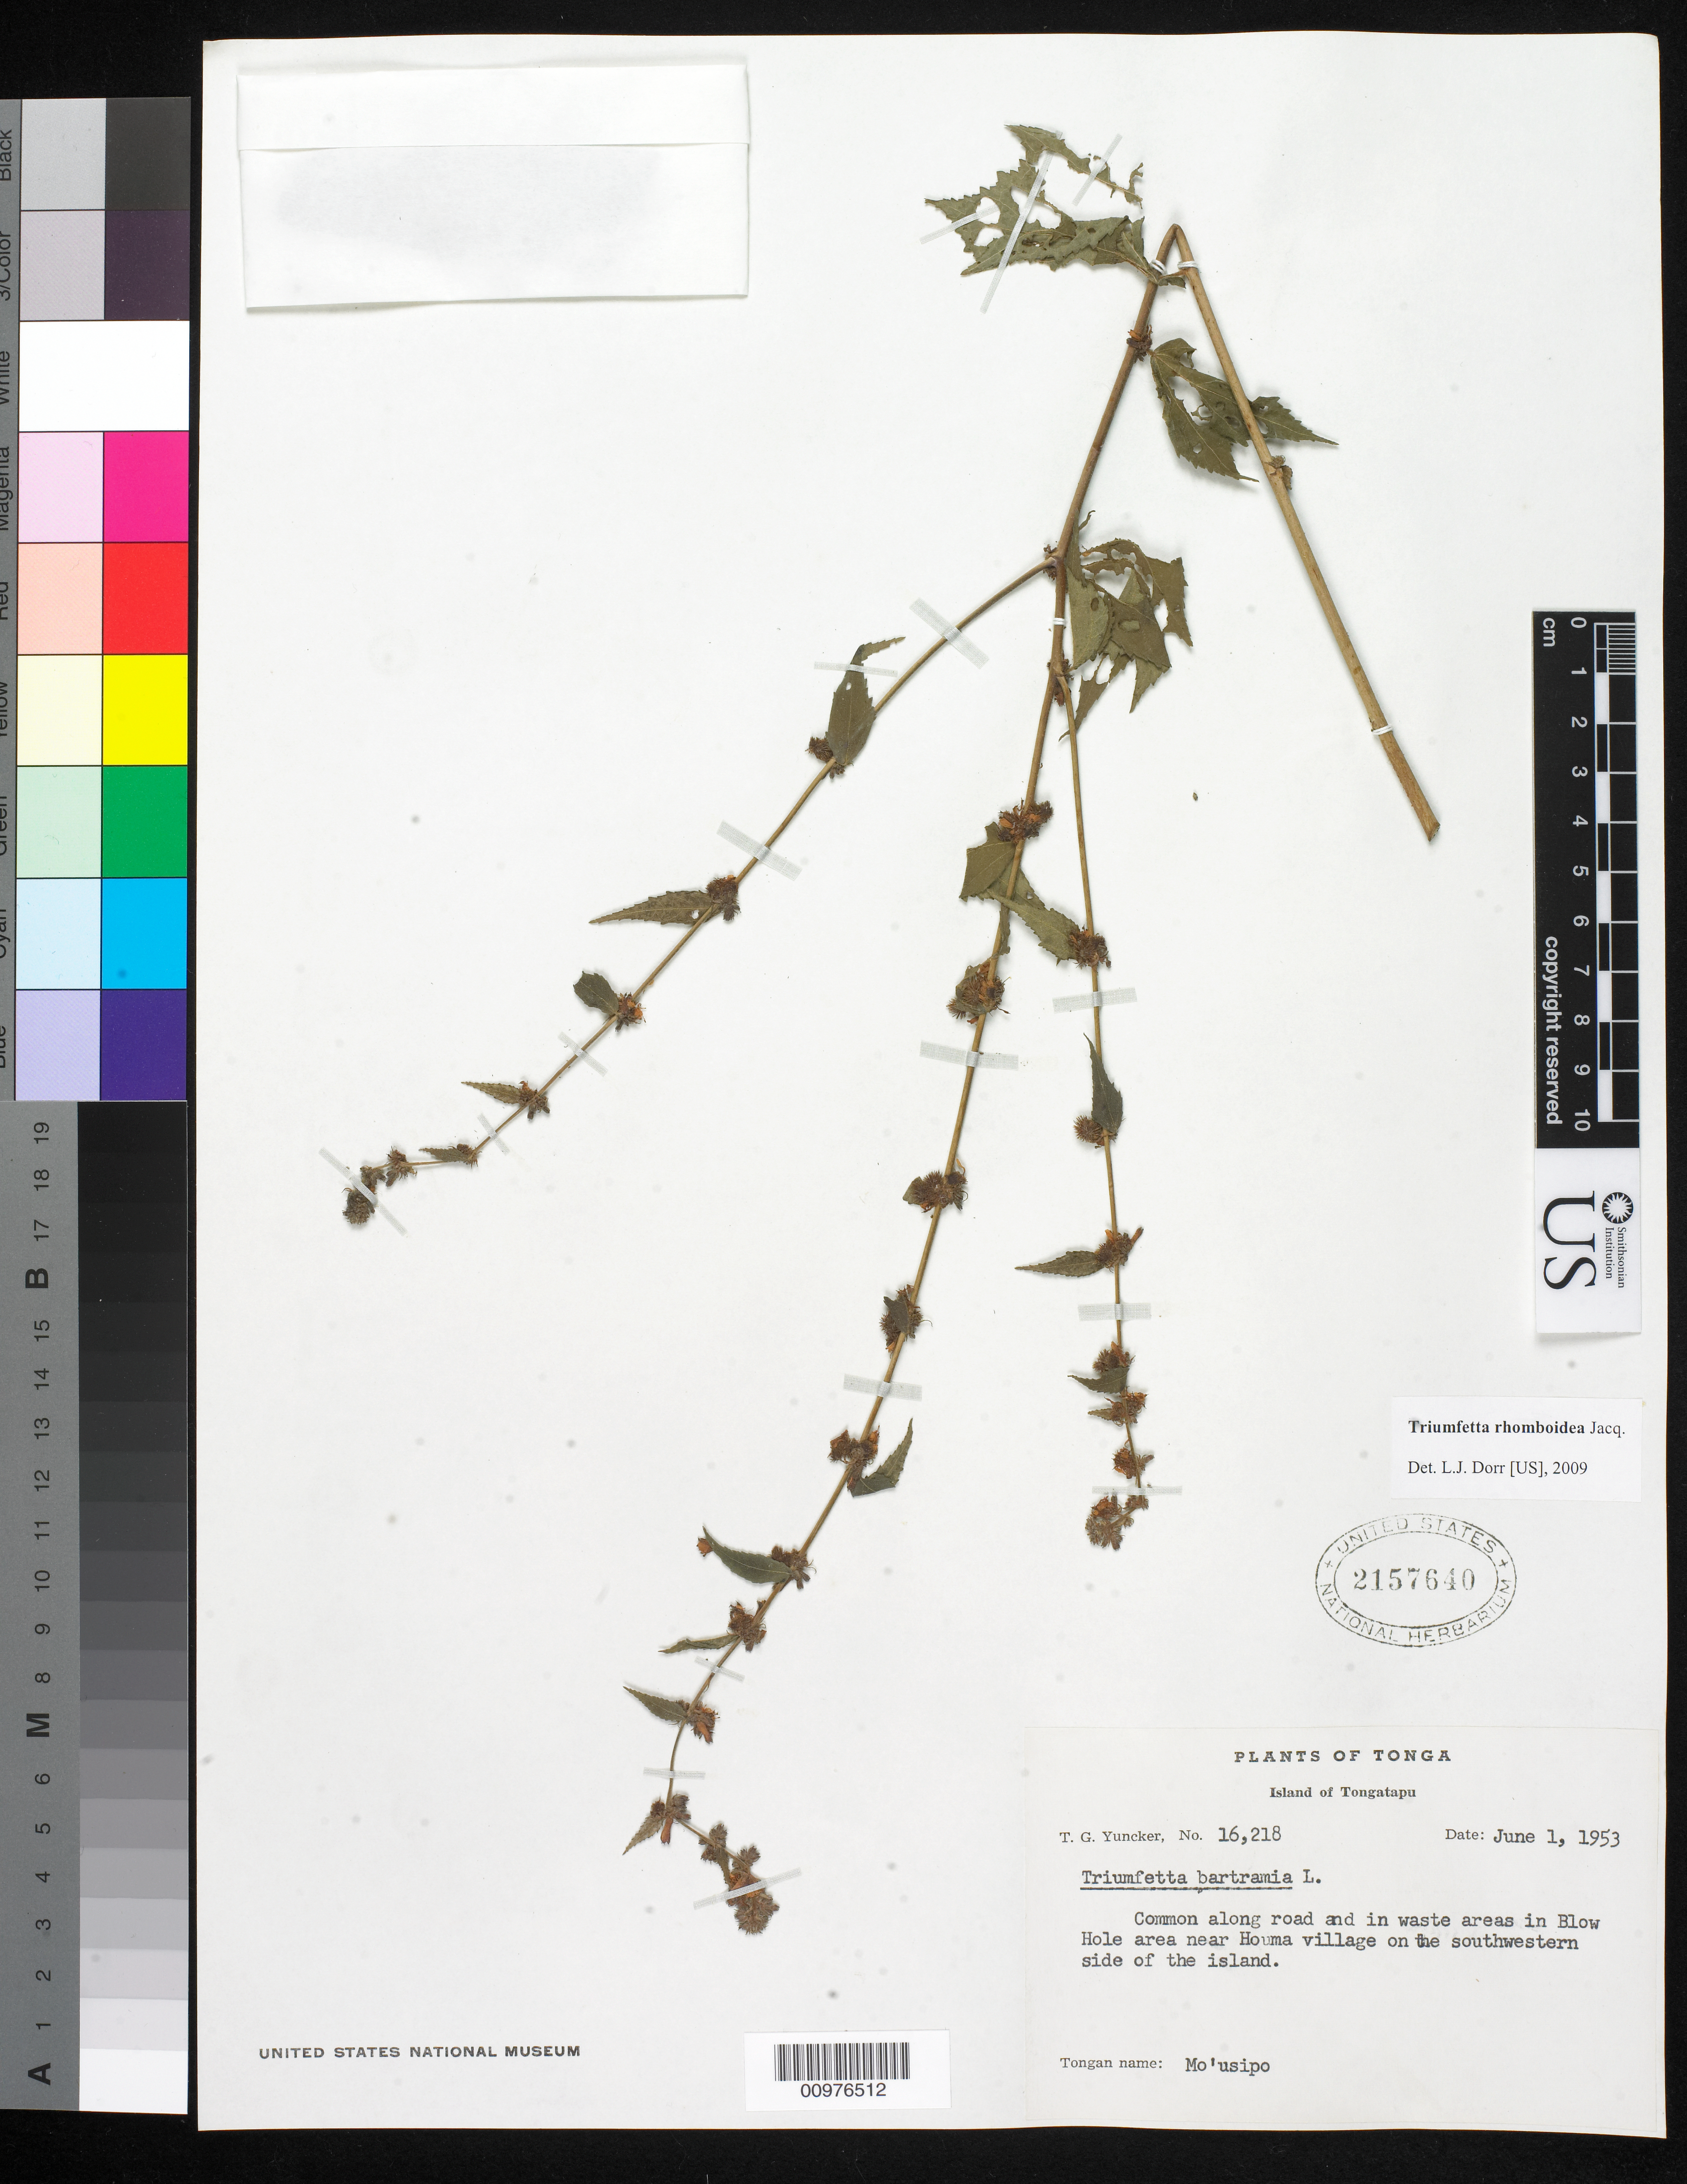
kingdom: Plantae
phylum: Tracheophyta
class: Magnoliopsida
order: Malvales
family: Malvaceae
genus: Triumfetta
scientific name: Triumfetta rhomboidea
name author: Jacq.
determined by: Dorr, L. J., (BOT), Smithsonian Institution - National Museum of Natural History (UNITED STATES)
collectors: T. G. Yuncker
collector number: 16218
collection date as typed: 01 Jun 1953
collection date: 1953-06-01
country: Tonga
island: Tongatapu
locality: Blow Hole area near Houma village on SW side of island.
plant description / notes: Common name: 'Mo'usipo'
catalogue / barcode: US 2157640